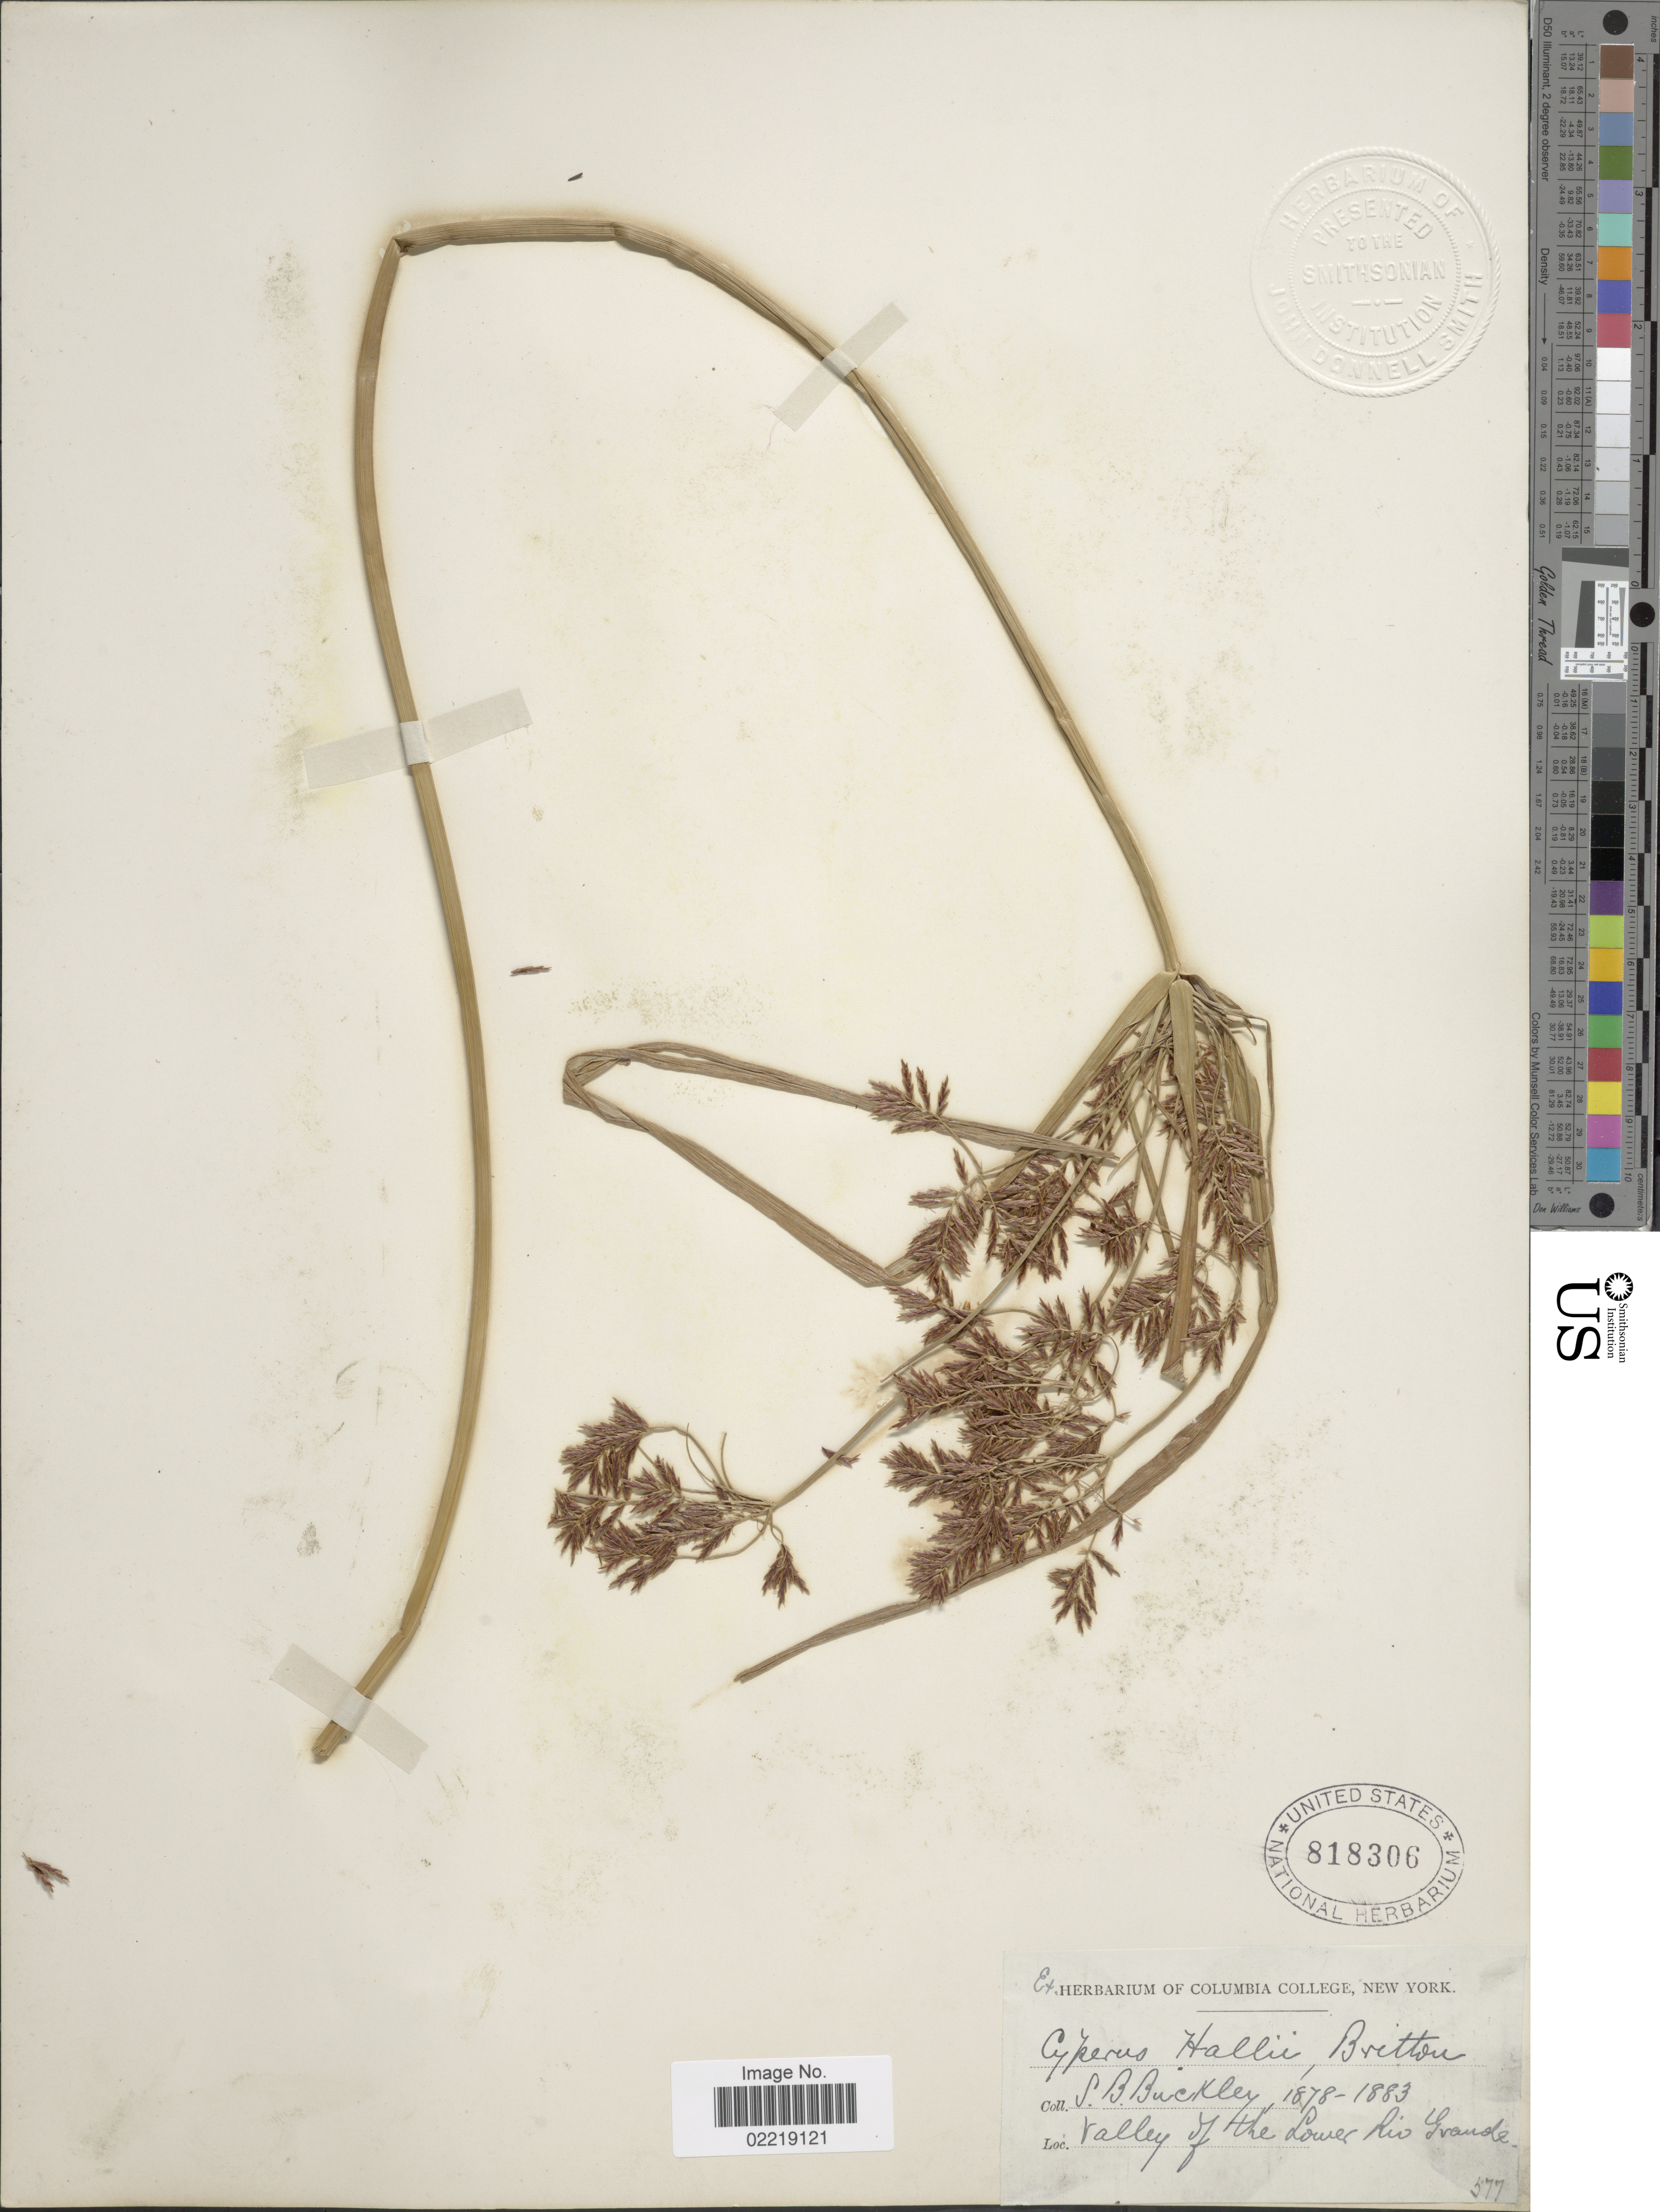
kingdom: Plantae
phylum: Tracheophyta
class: Liliopsida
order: Poales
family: Cyperaceae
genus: Cyperus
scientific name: Cyperus setigerus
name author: Torr. & Hook.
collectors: S. B. Buckley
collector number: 577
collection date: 1878/1883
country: United States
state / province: Texas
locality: Valley of the Lower Rio Grande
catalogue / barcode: US 818306